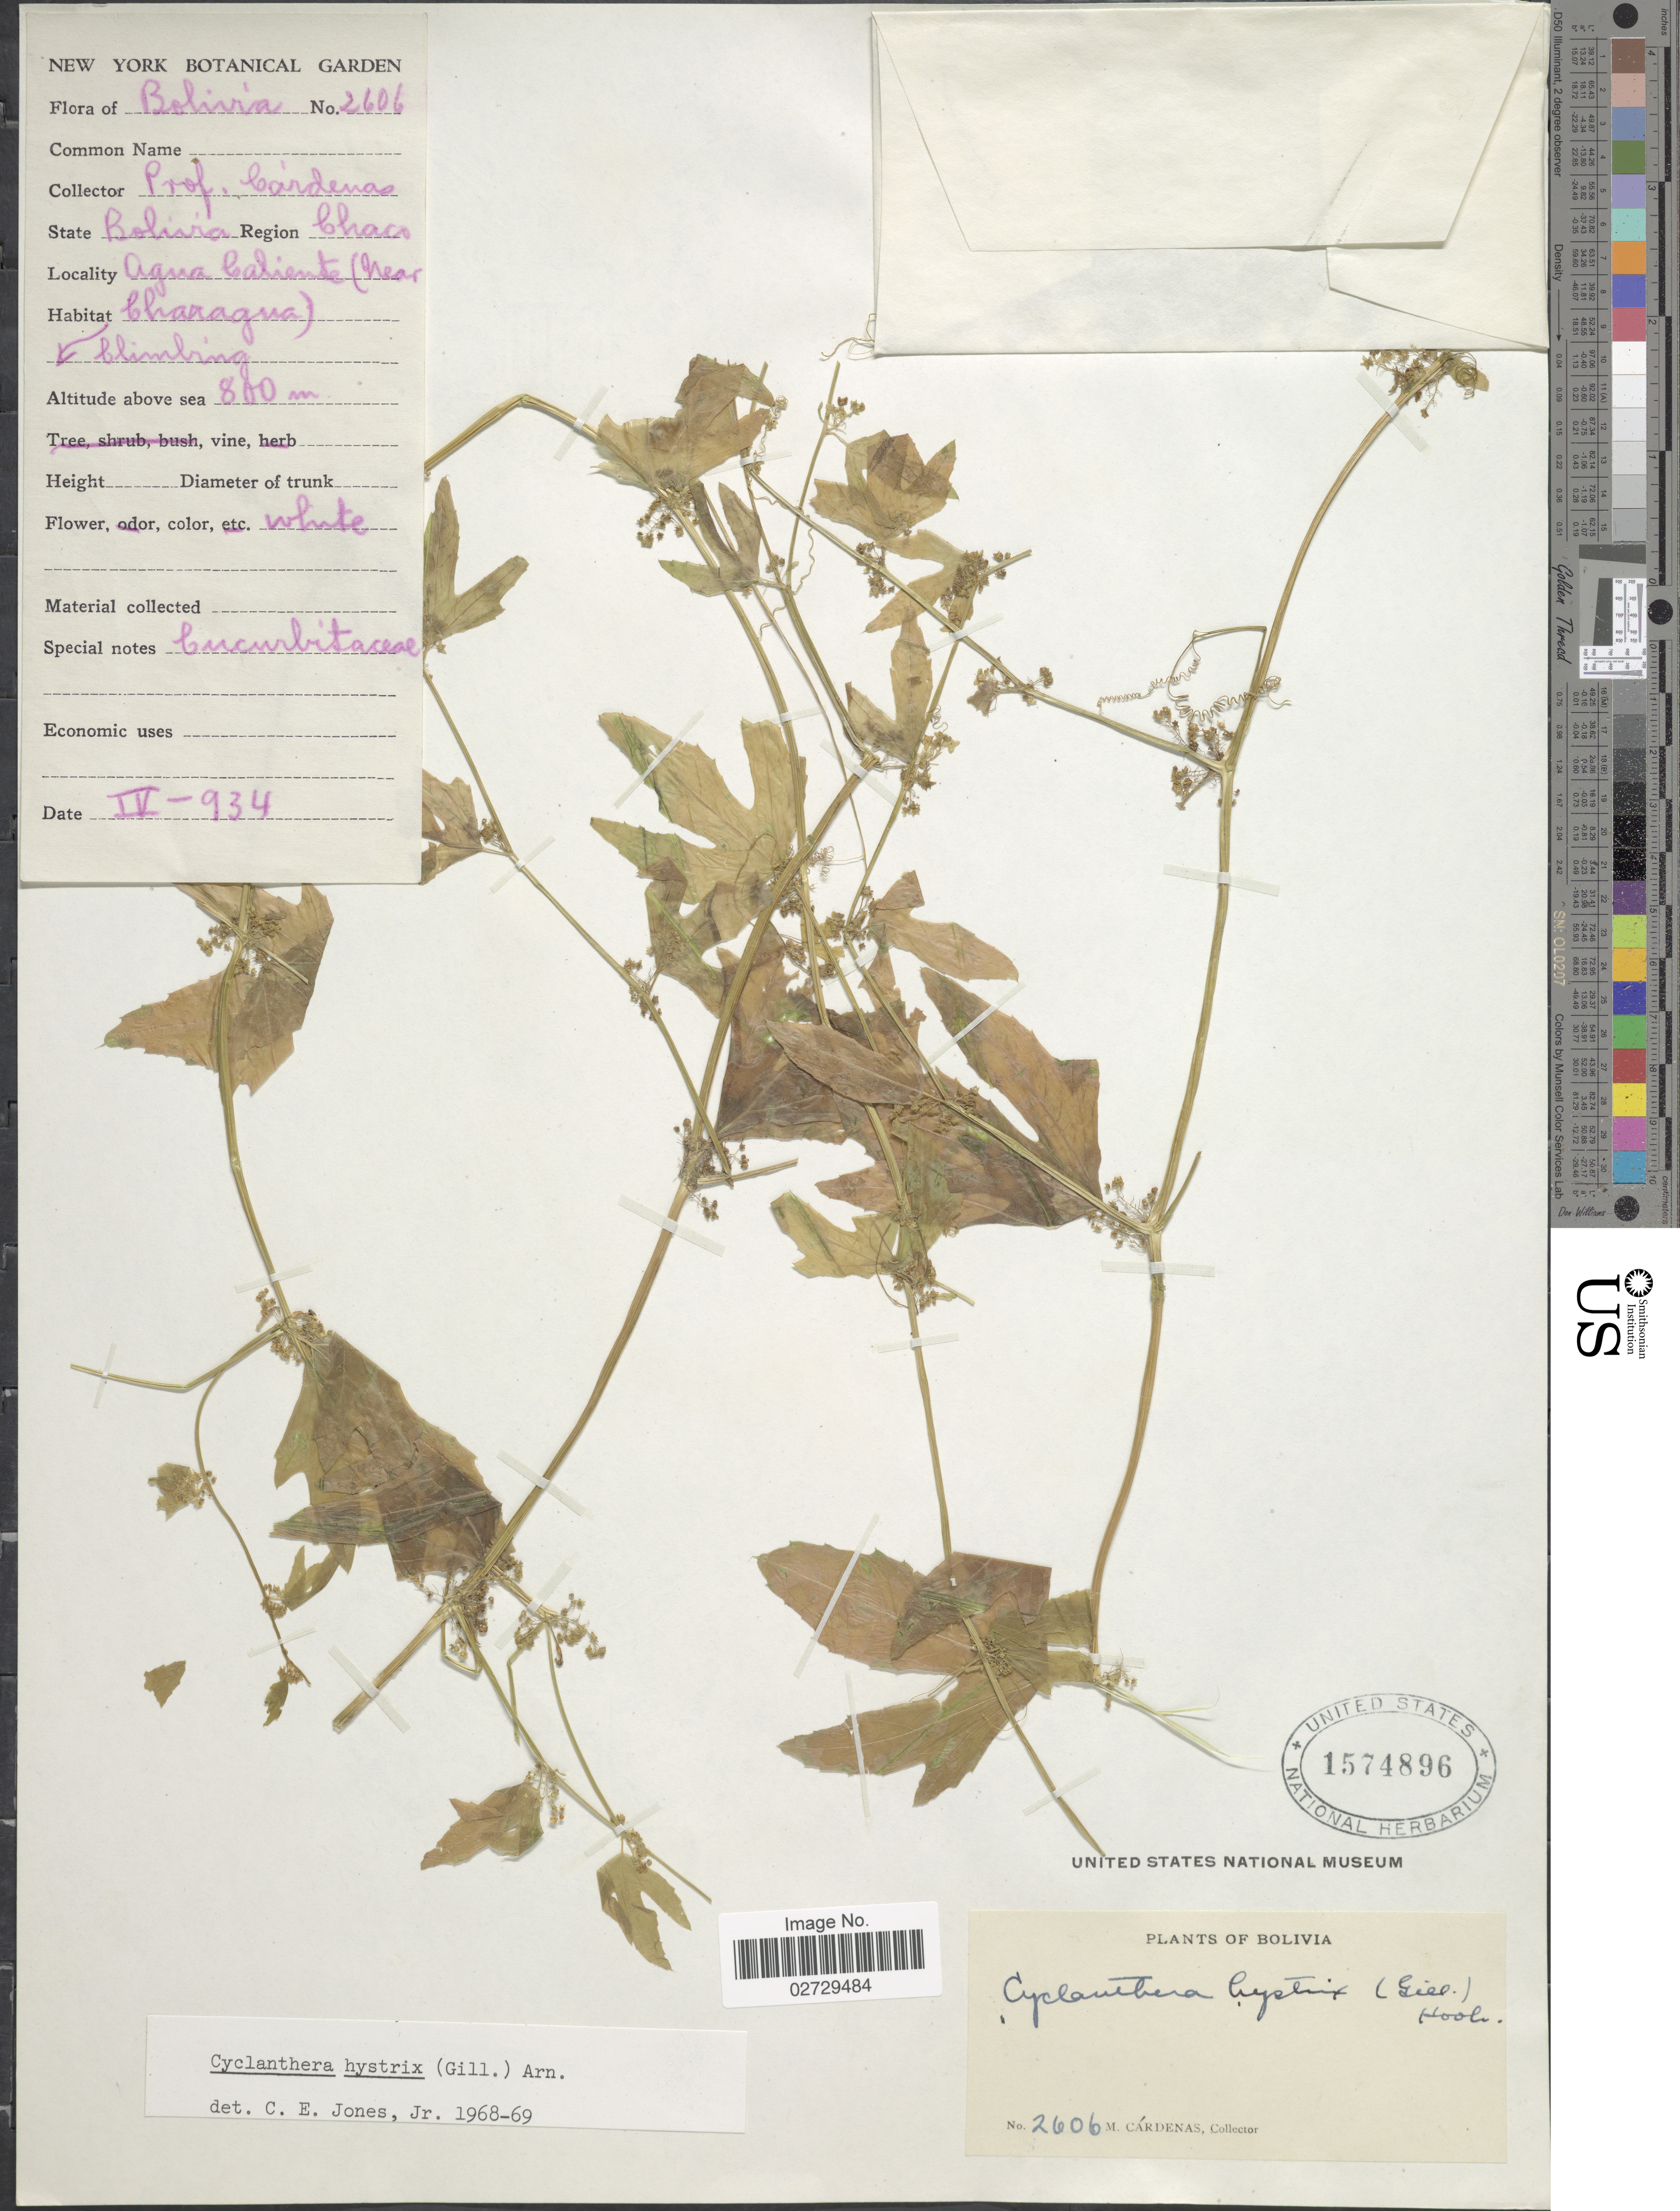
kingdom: Plantae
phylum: Tracheophyta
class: Magnoliopsida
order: Cucurbitales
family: Cucurbitaceae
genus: Cyclanthera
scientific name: Cyclanthera hystrix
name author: (Gillies) Arn.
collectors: M. Cárdenas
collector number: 2606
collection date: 1934-04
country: Bolivia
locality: State: Bolivia. Region: Chaco. Agua Caliente (Near Charagua).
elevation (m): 800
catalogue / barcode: US 1574896